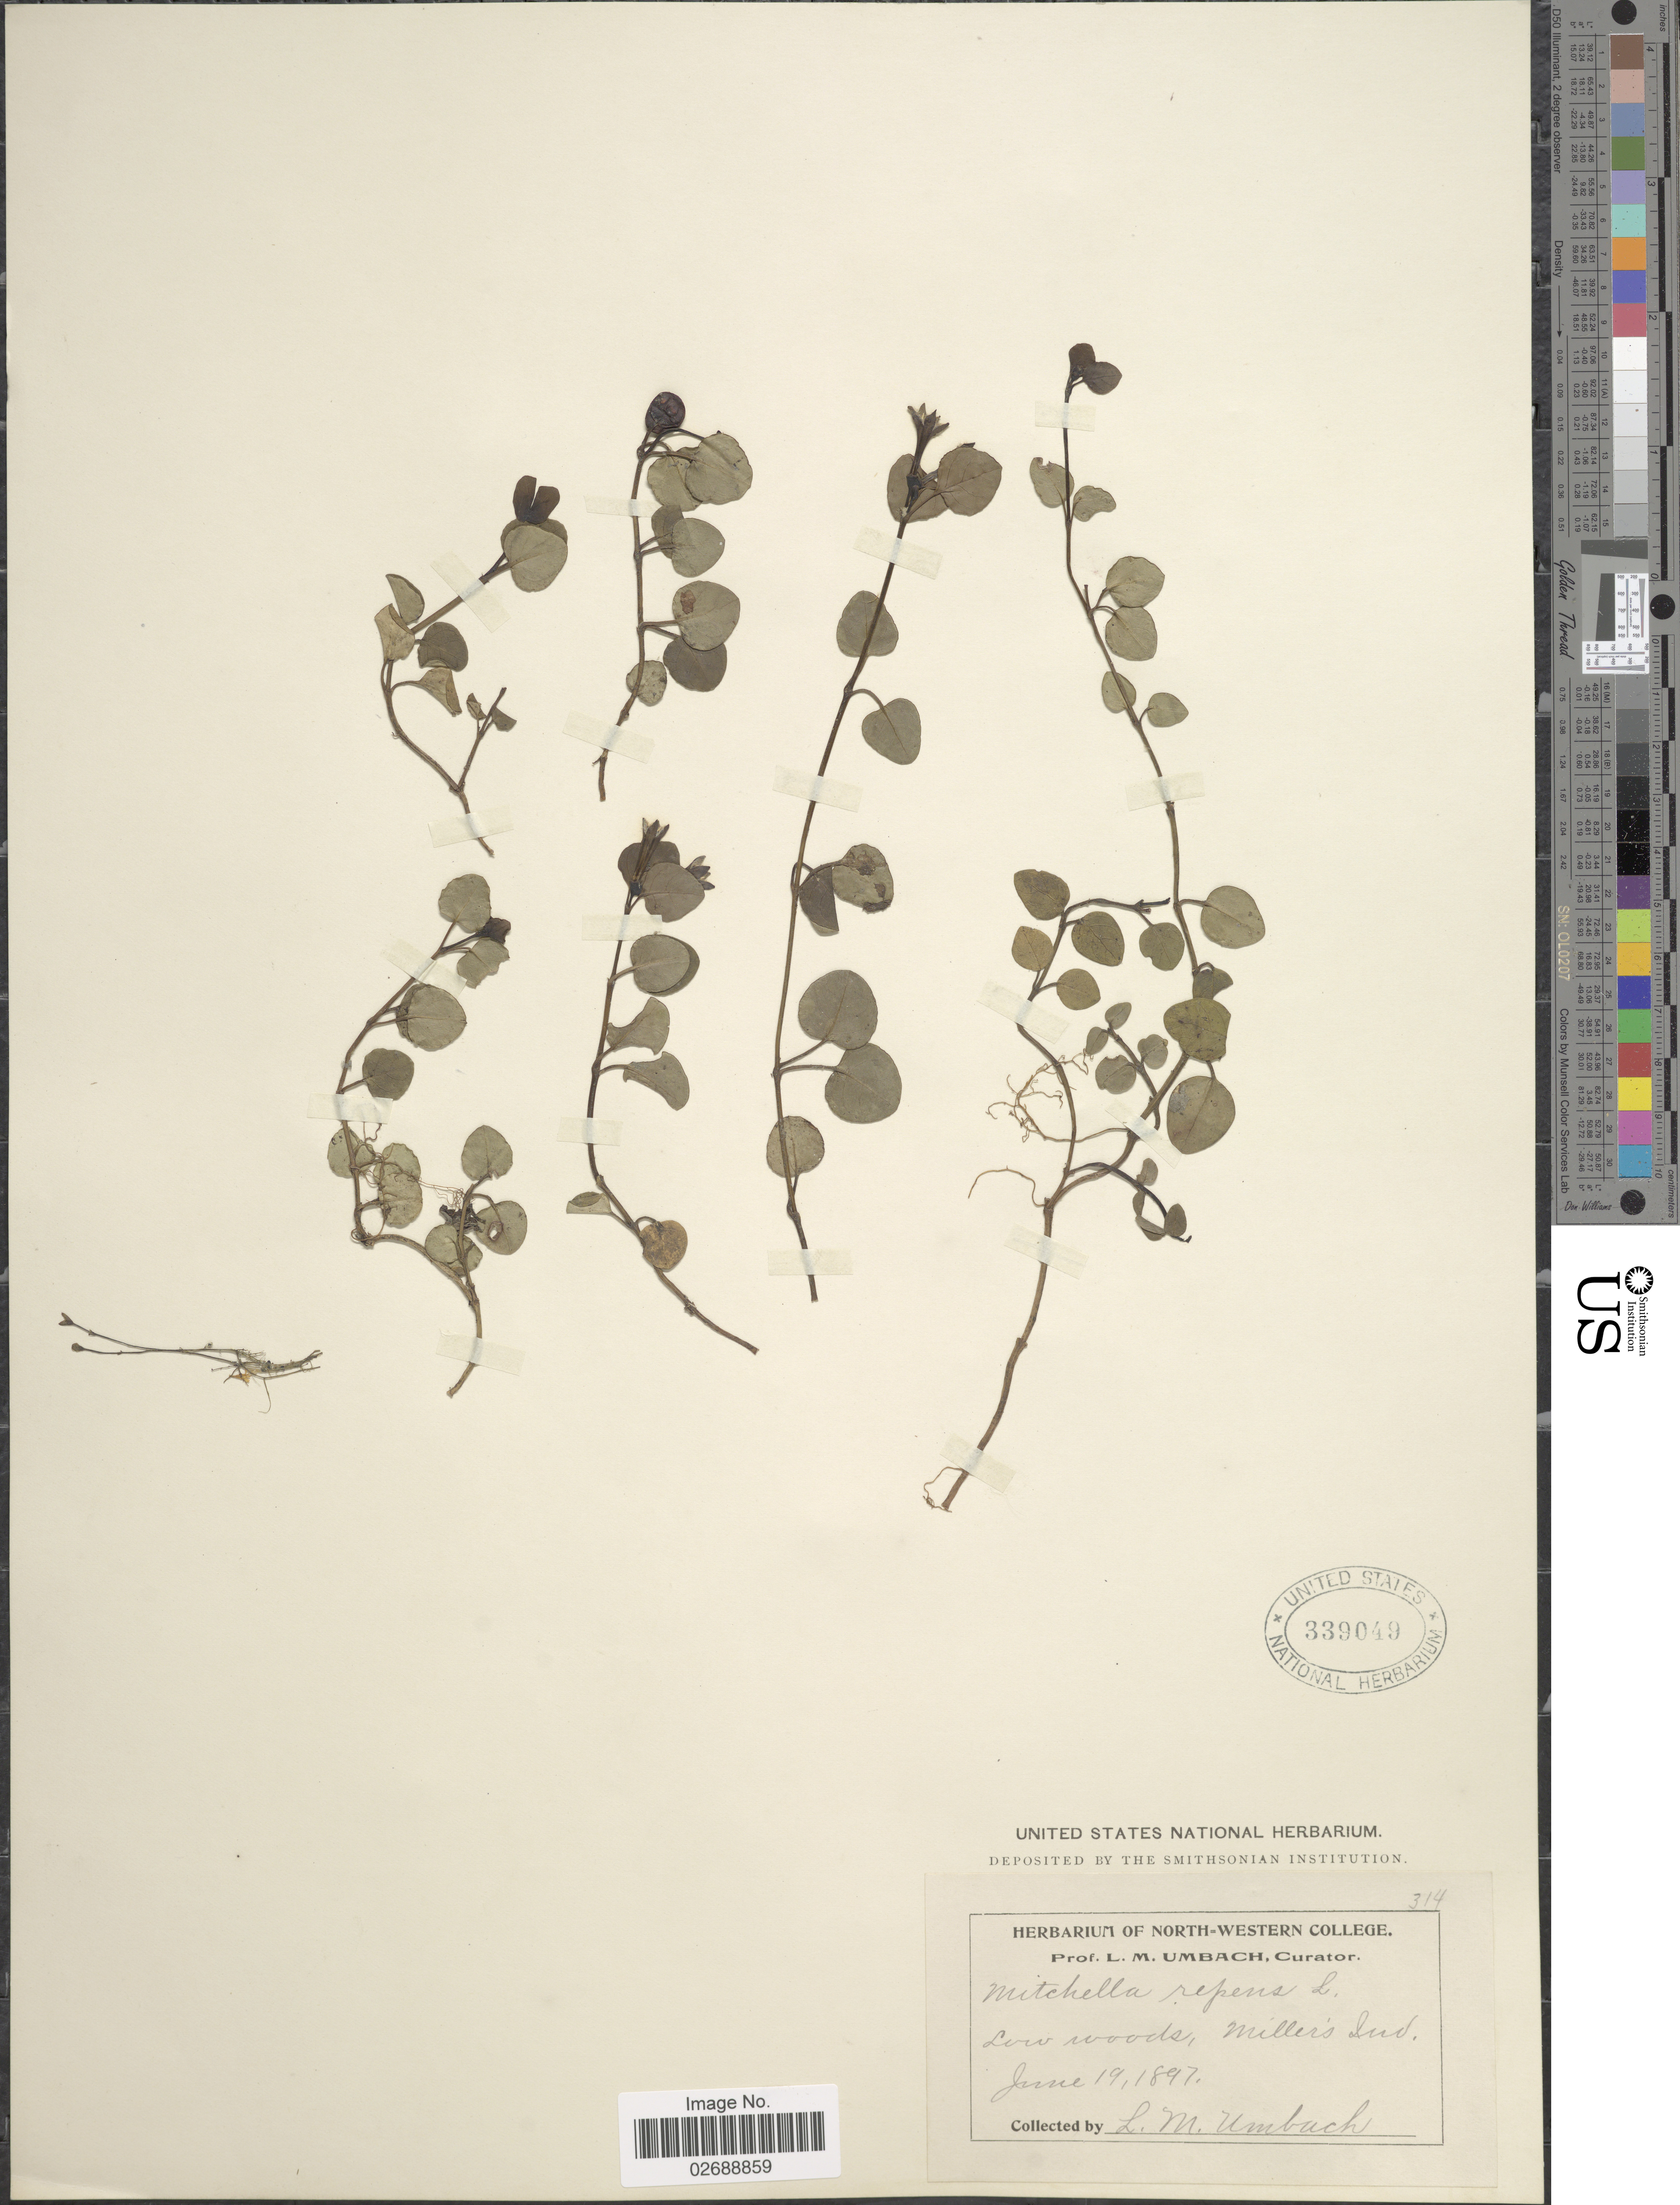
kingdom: Plantae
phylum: Tracheophyta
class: Magnoliopsida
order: Gentianales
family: Rubiaceae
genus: Mitchella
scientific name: Mitchella repens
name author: L.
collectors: L. M. Umbach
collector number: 314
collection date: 1897-06-19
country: United States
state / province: Indiana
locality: Low woods, Miller's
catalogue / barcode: US 339049